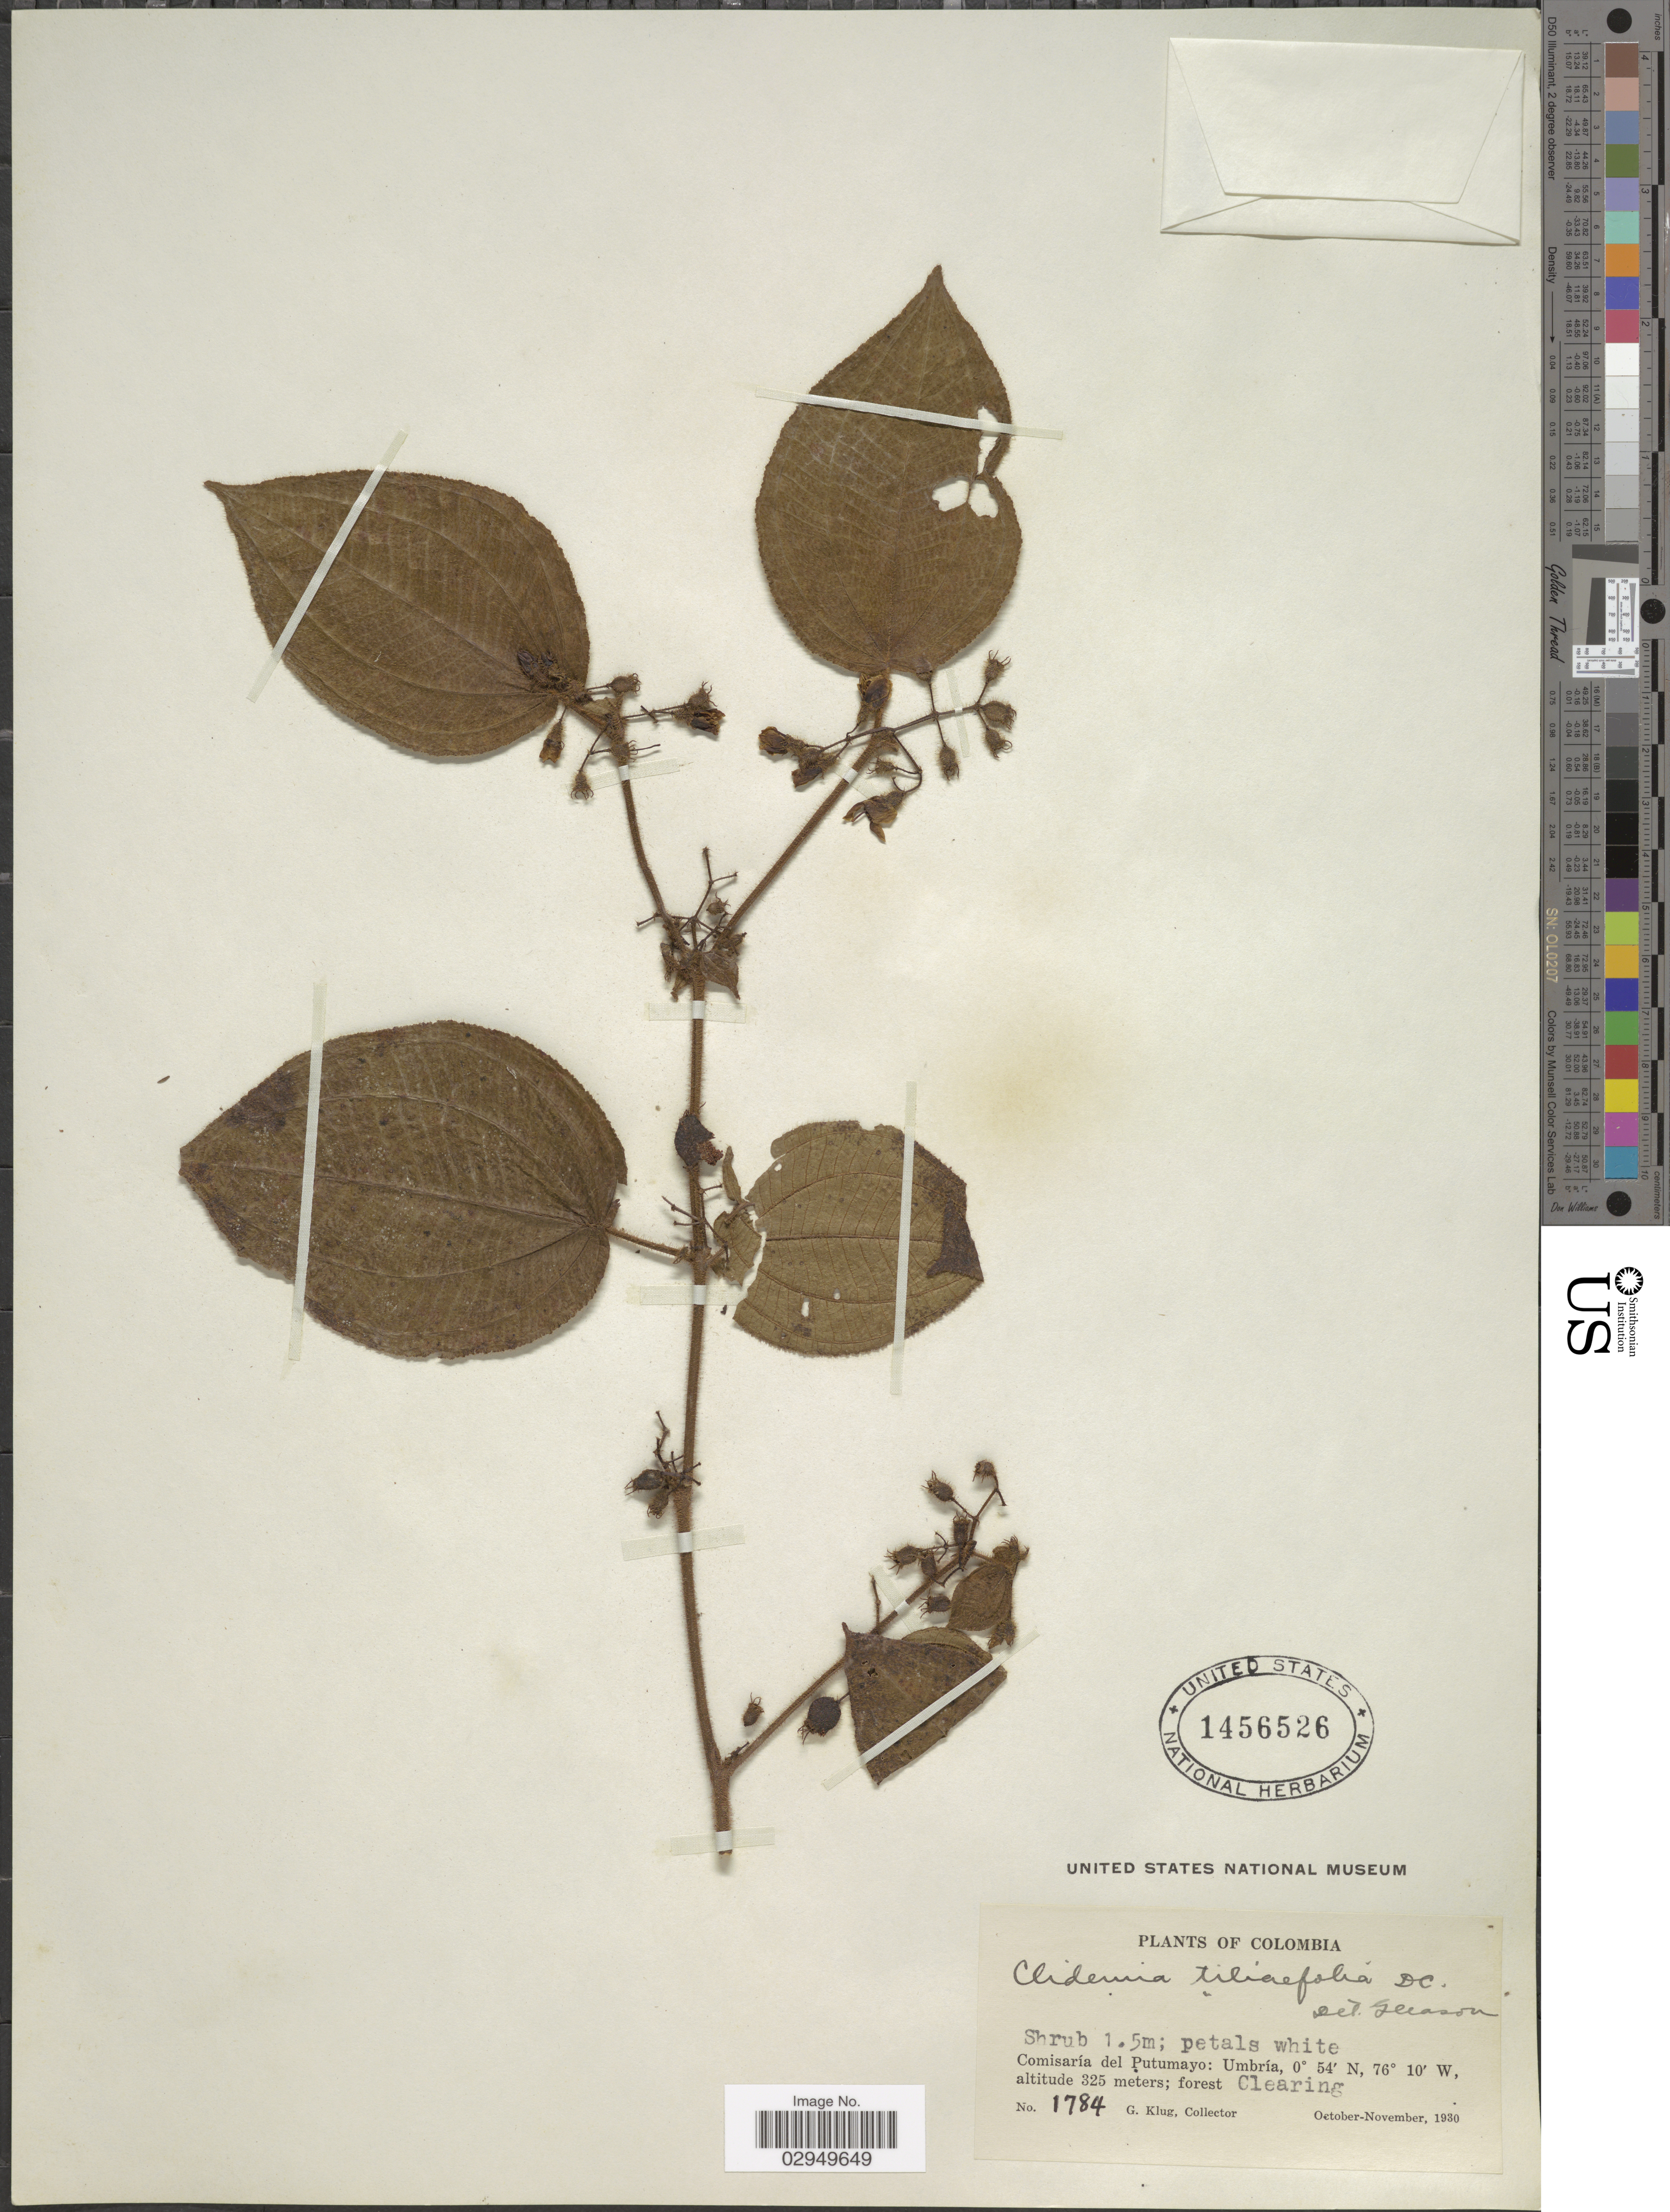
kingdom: Plantae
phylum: Tracheophyta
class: Magnoliopsida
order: Myrtales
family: Melastomataceae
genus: Clidemia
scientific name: Clidemia hirta var. tiliifolia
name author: (DC.) J.F. Macbr.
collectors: G. Klug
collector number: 1784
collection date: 1930-10/1930-11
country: Colombia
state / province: Putumayo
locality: Comisaría del Putumayo: Umbría.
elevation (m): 325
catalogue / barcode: US 1456526